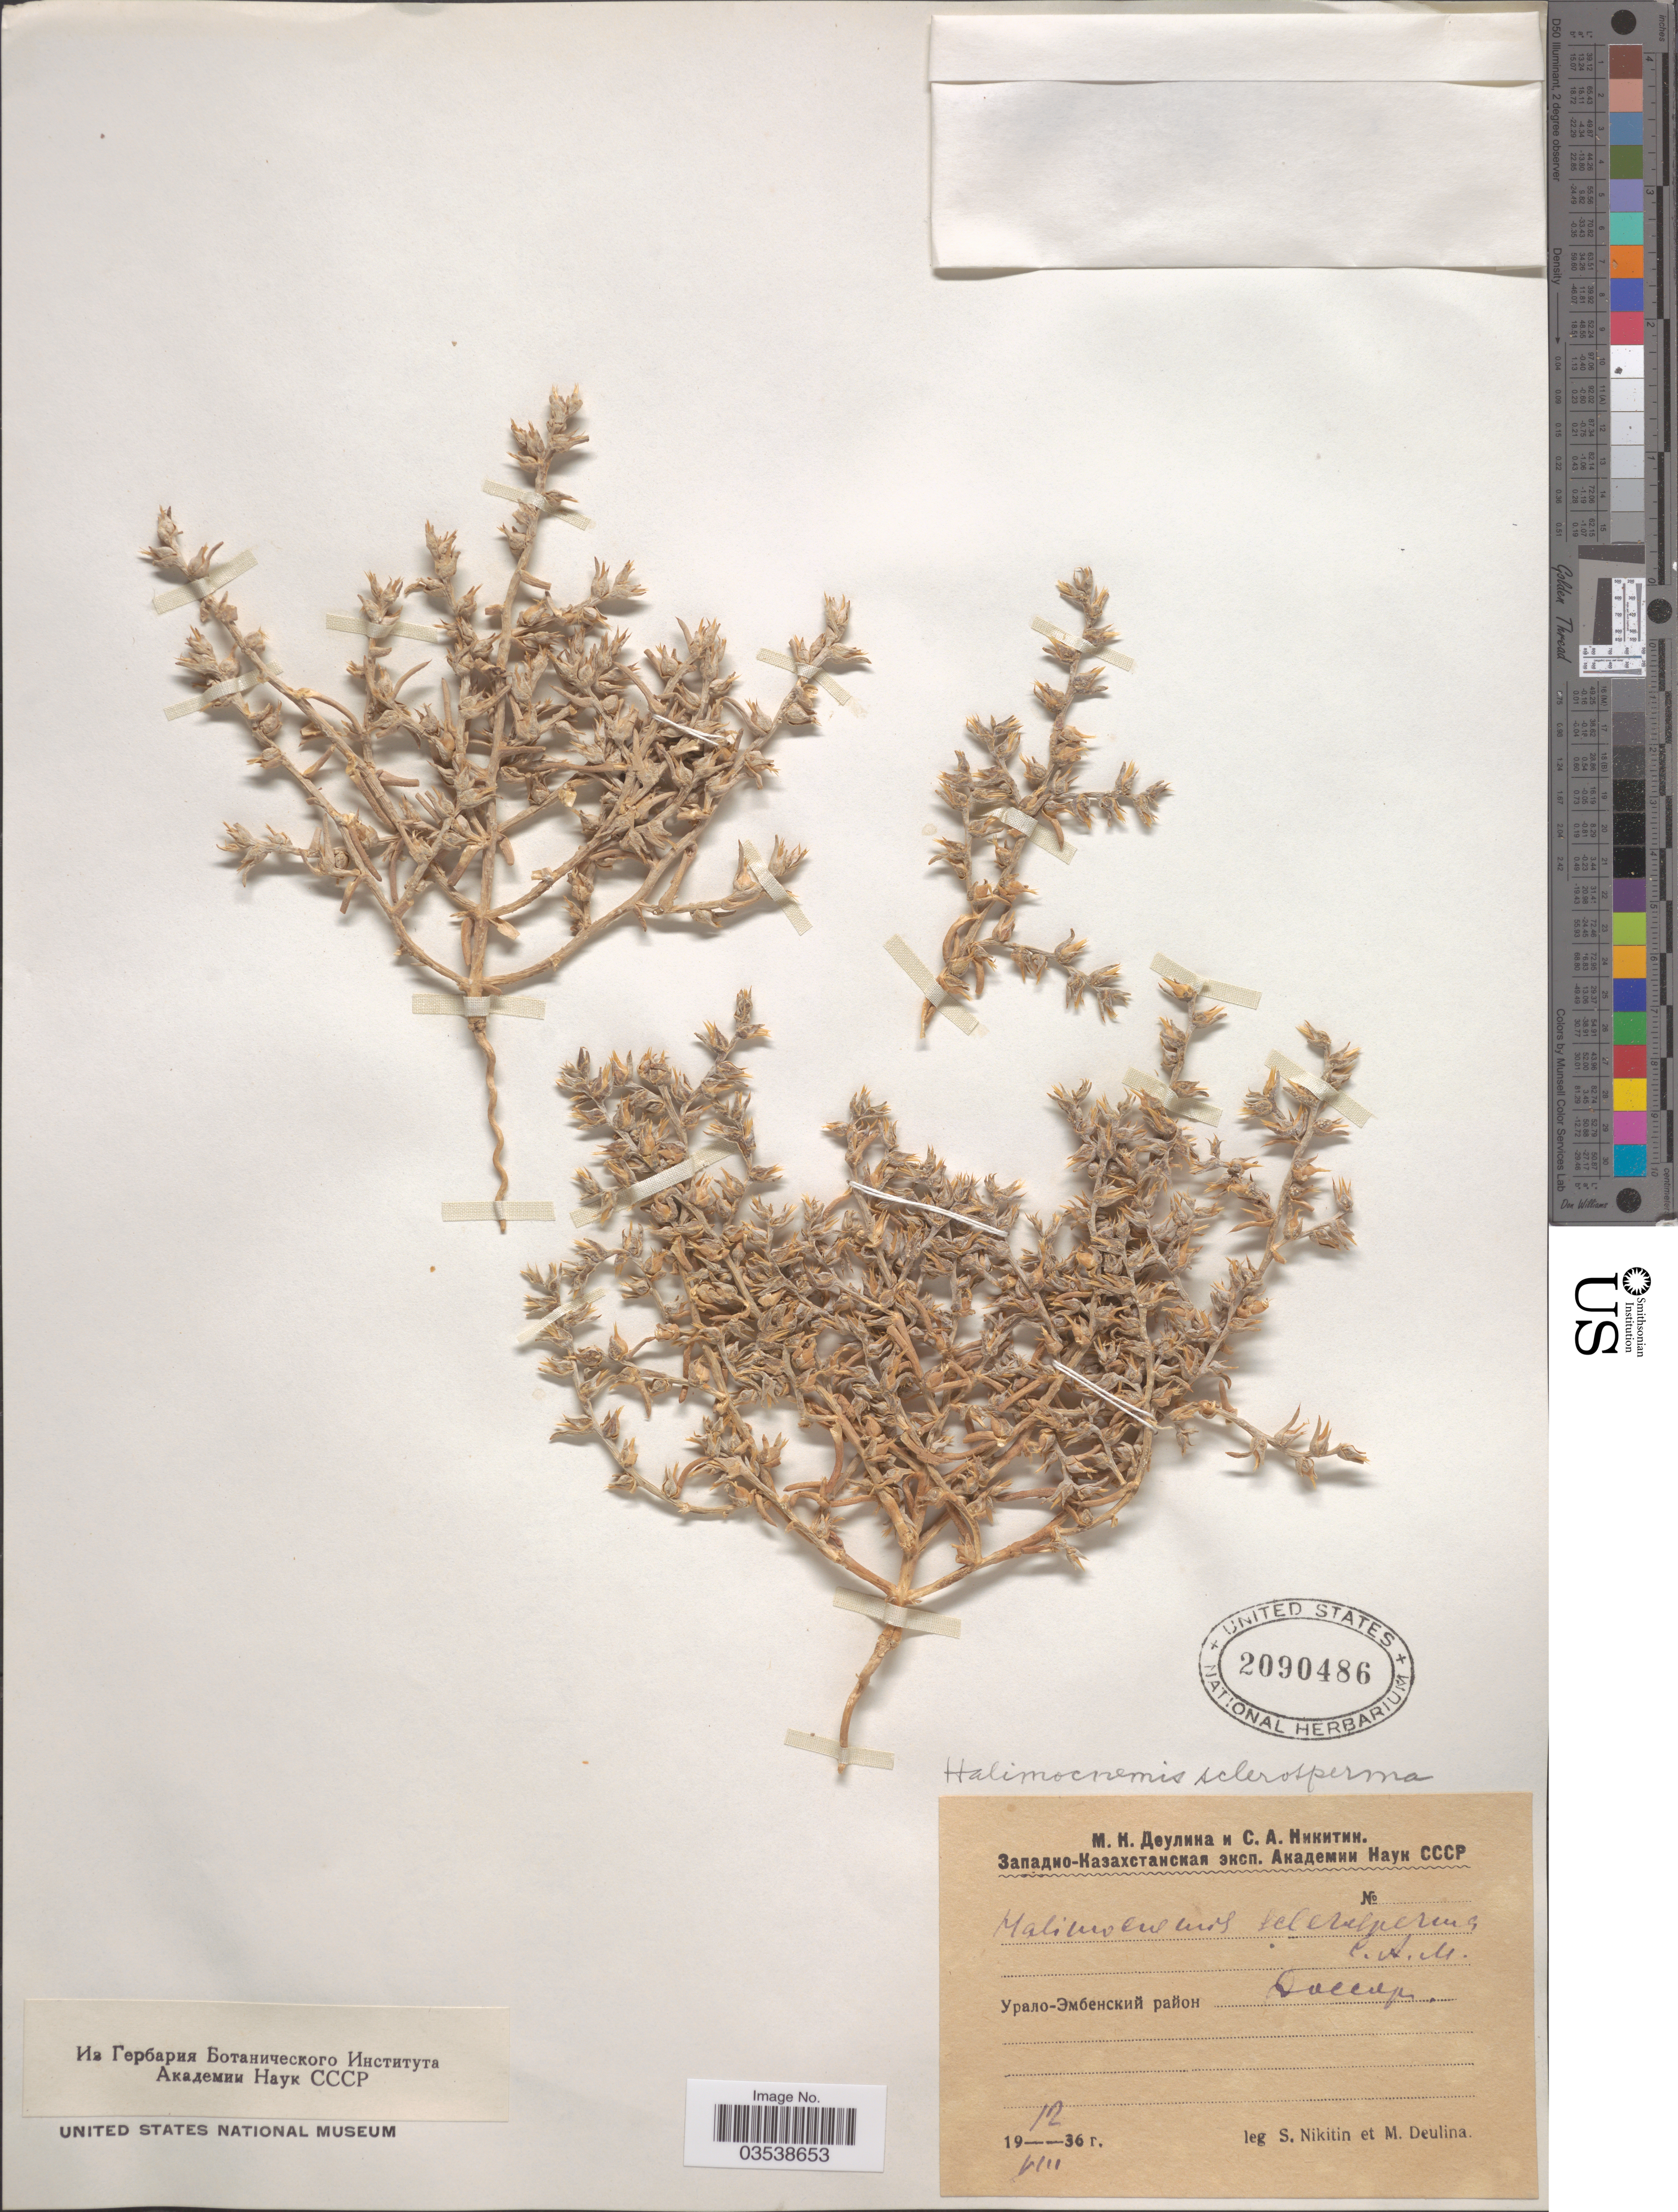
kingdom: Plantae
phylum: Tracheophyta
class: Magnoliopsida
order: Caryophyllales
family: Amaranthaceae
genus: Halimocnemis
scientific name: Halimocnemis sclerosperma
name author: C.A. Mey.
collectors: S. Nikitin & M. Deulina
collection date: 1936-08-12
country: Kazakhstan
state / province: Atyrau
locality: Dossor.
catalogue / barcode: US 2090486